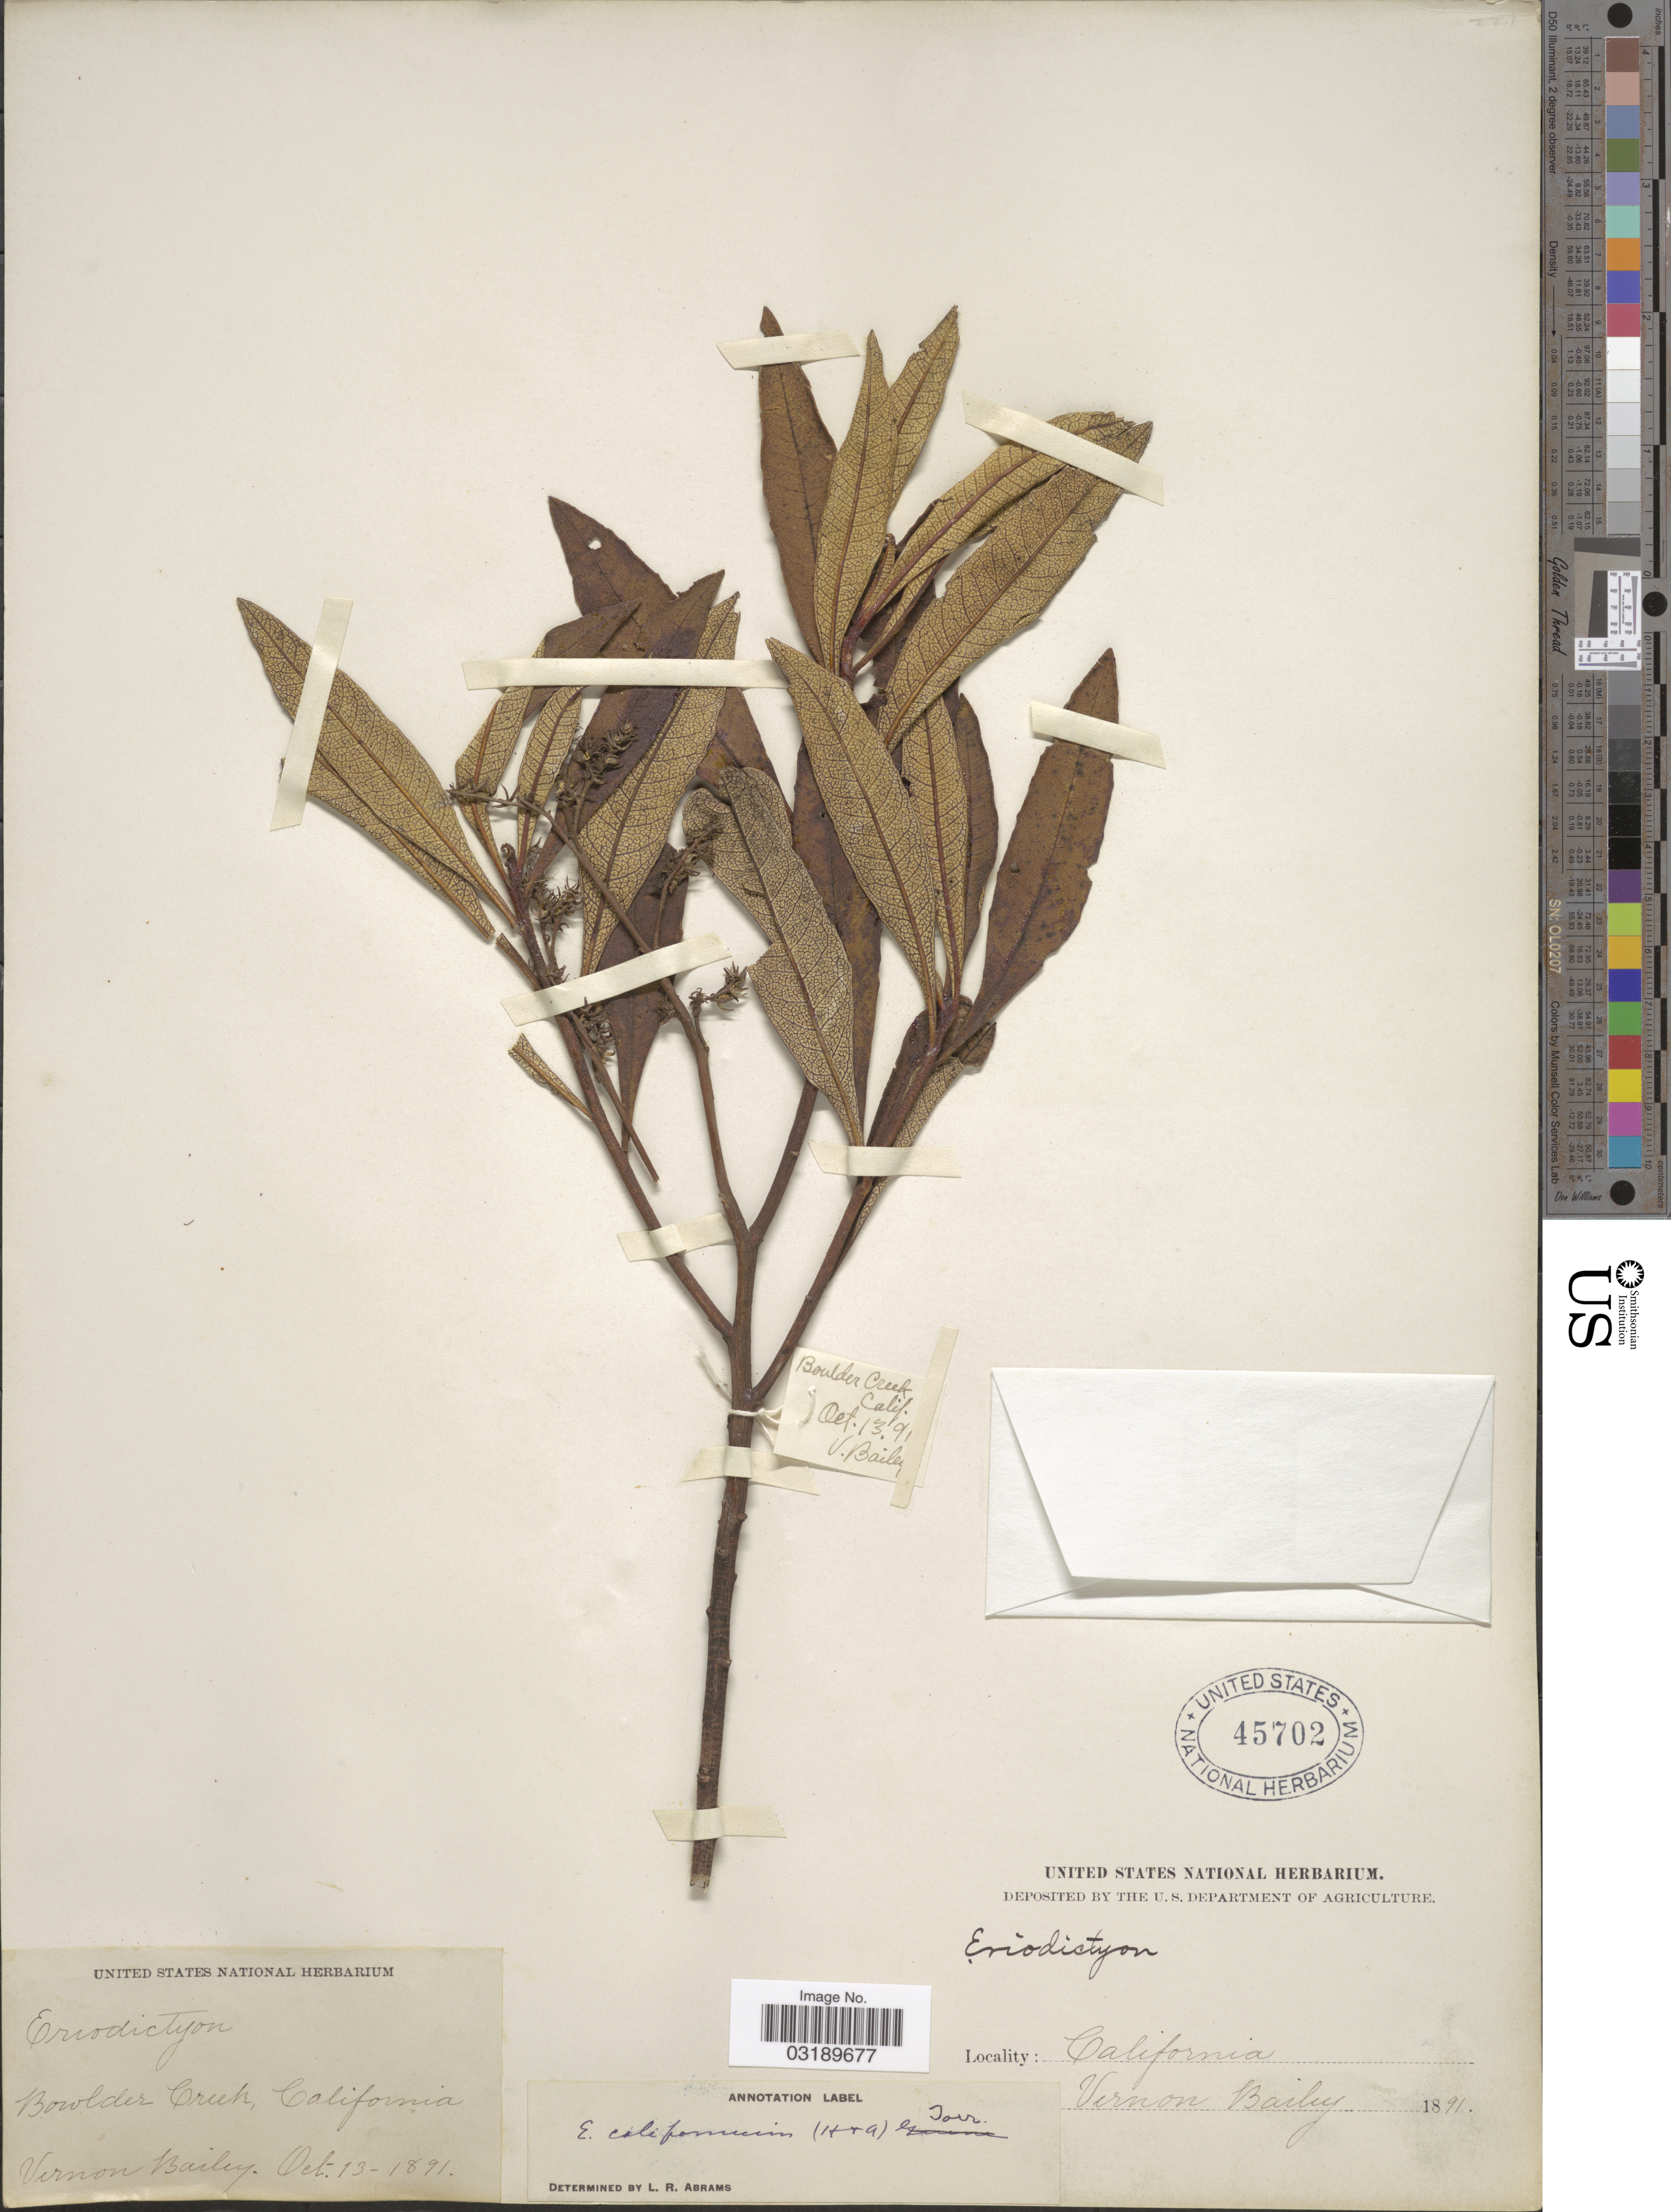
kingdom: Plantae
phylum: Tracheophyta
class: Magnoliopsida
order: Boraginales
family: Namaceae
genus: Eriodictyon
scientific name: Eriodictyon californicum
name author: (Hook. & Arn.) Torr.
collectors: V. O. Bailey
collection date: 1891-10-13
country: United States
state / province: California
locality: Boulder Creek.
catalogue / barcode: US 45702